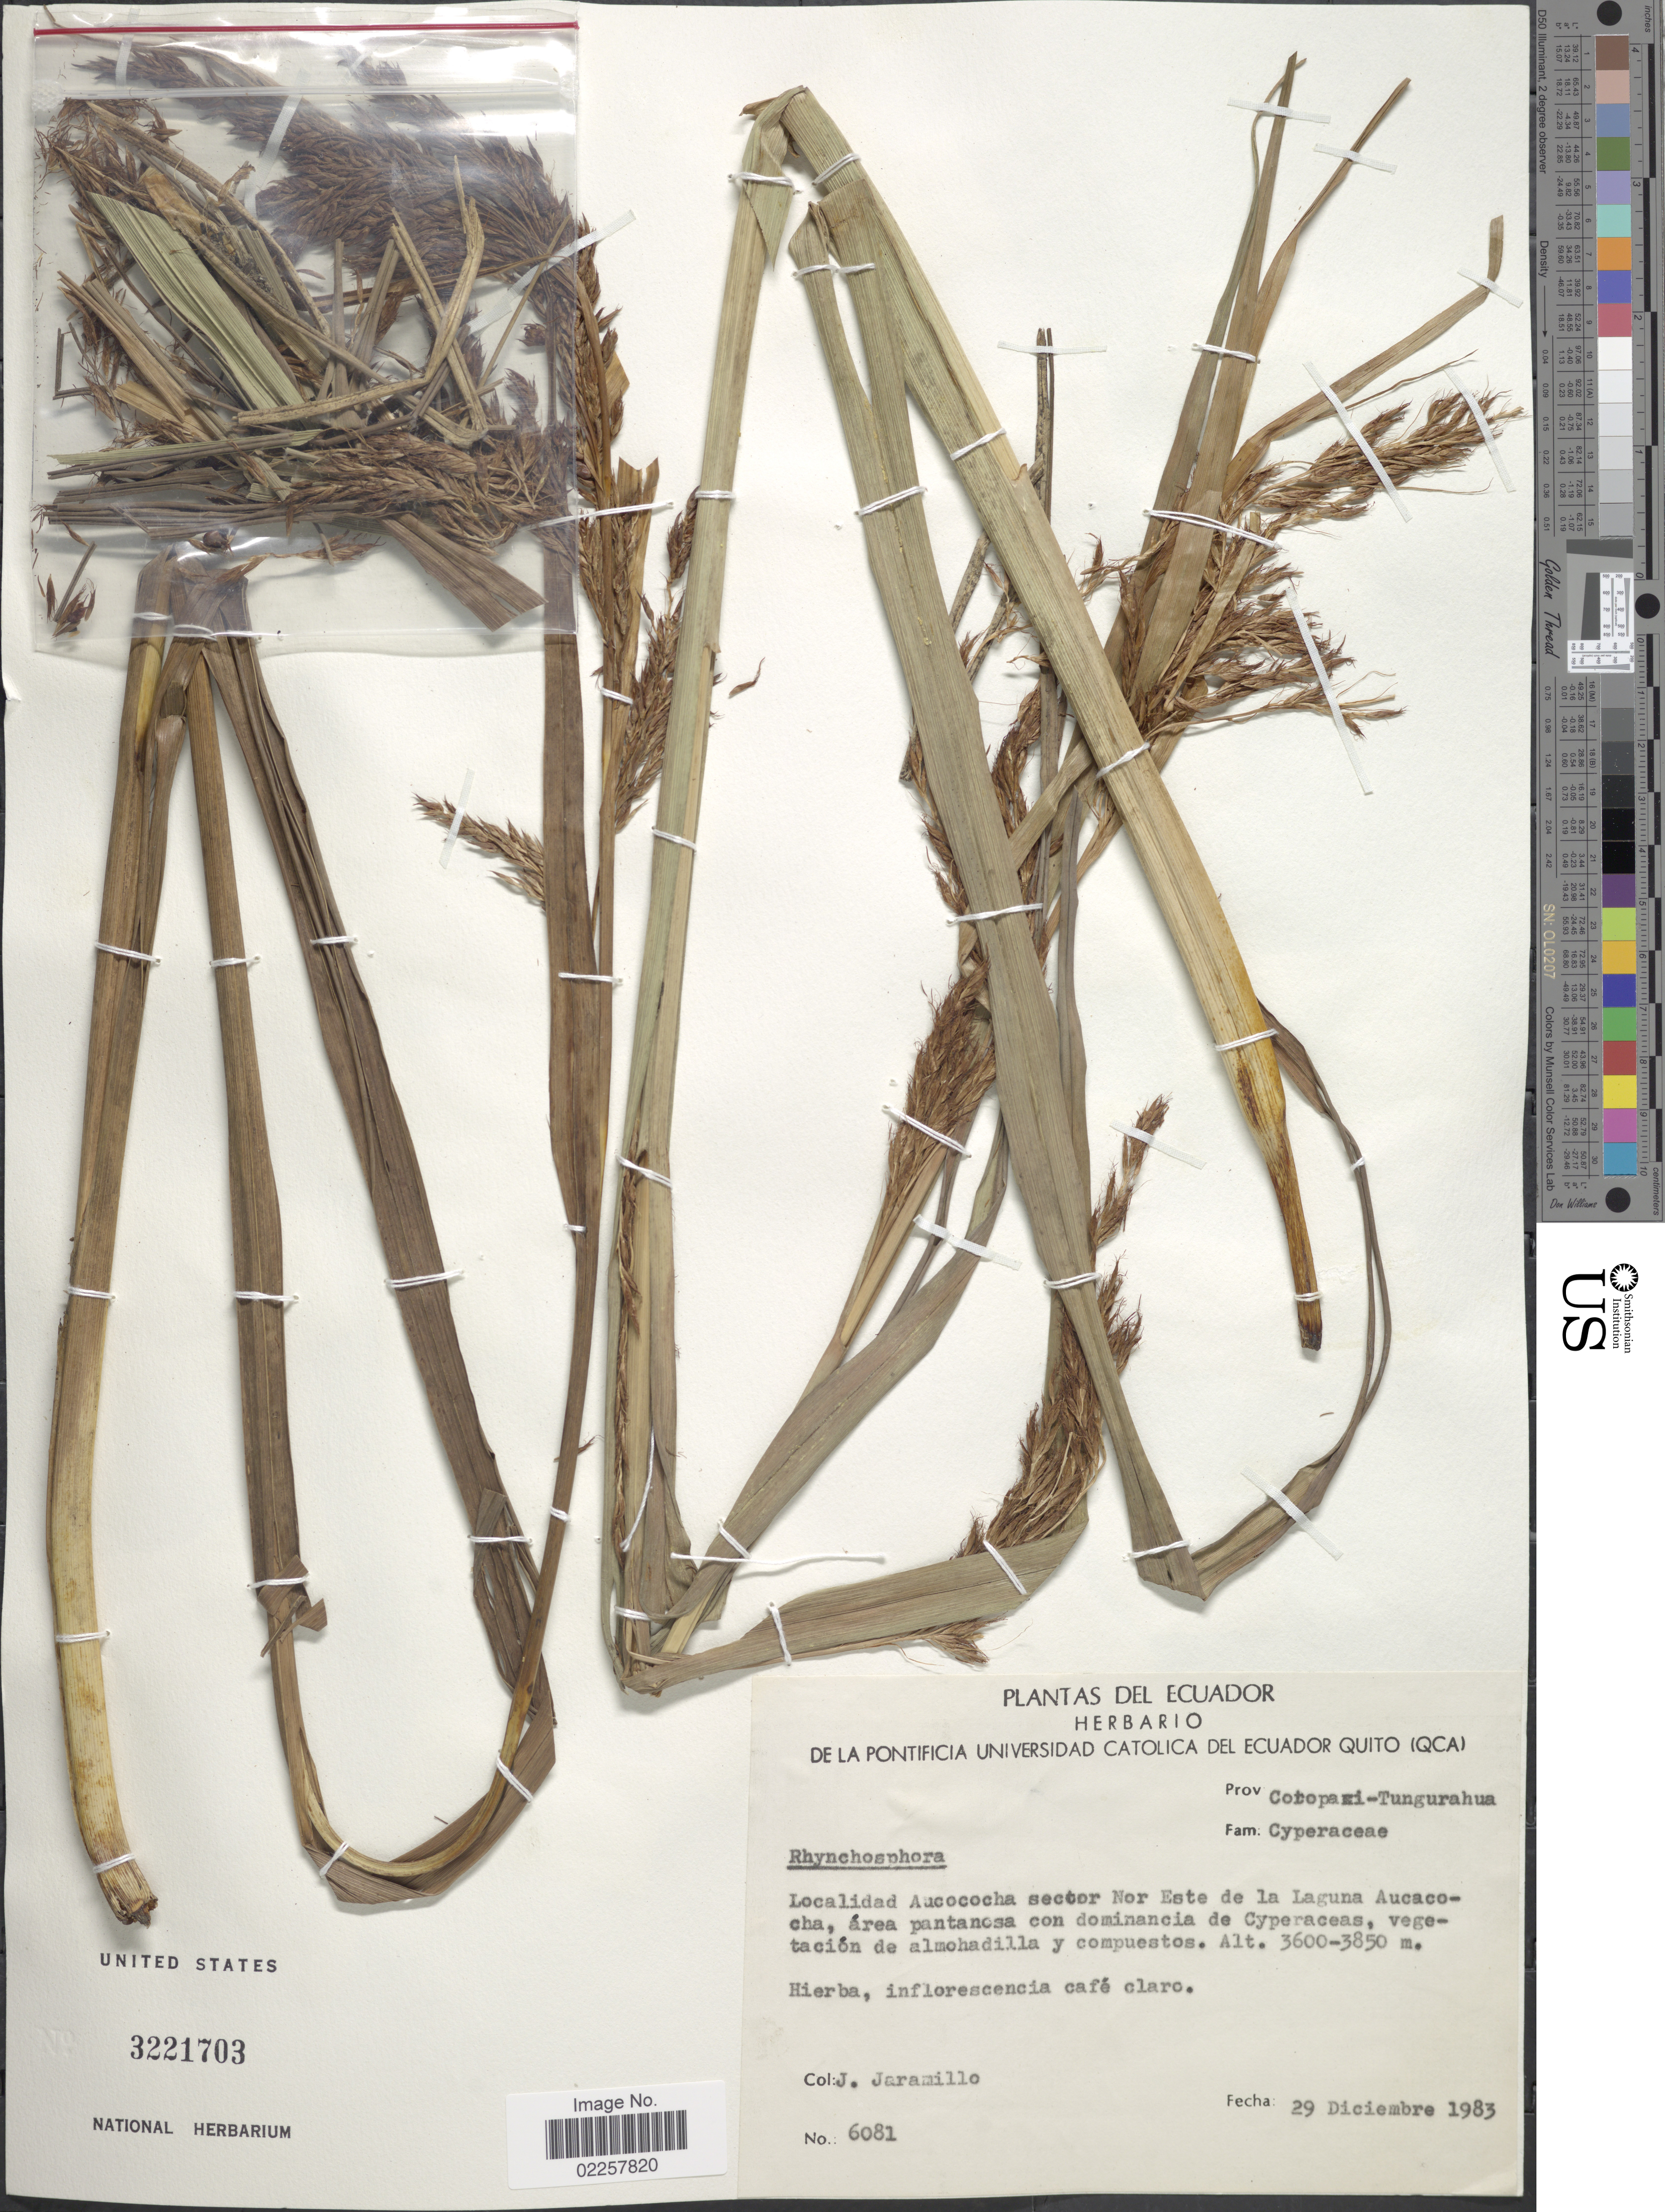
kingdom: Plantae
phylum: Tracheophyta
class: Liliopsida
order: Poales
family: Cyperaceae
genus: Rhynchospora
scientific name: Rhynchospora sp.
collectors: J. Jaramillo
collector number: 6081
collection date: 1983-12-29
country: Ecuador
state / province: Cotopaxi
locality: Prov. Cotopaxi-Tungutahua, Localidad Aucococha sector Nor Este de la Laguna Aucacocha, area pantanosa con dominancia de Cyperaceas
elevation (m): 3600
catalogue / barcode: US 3221703